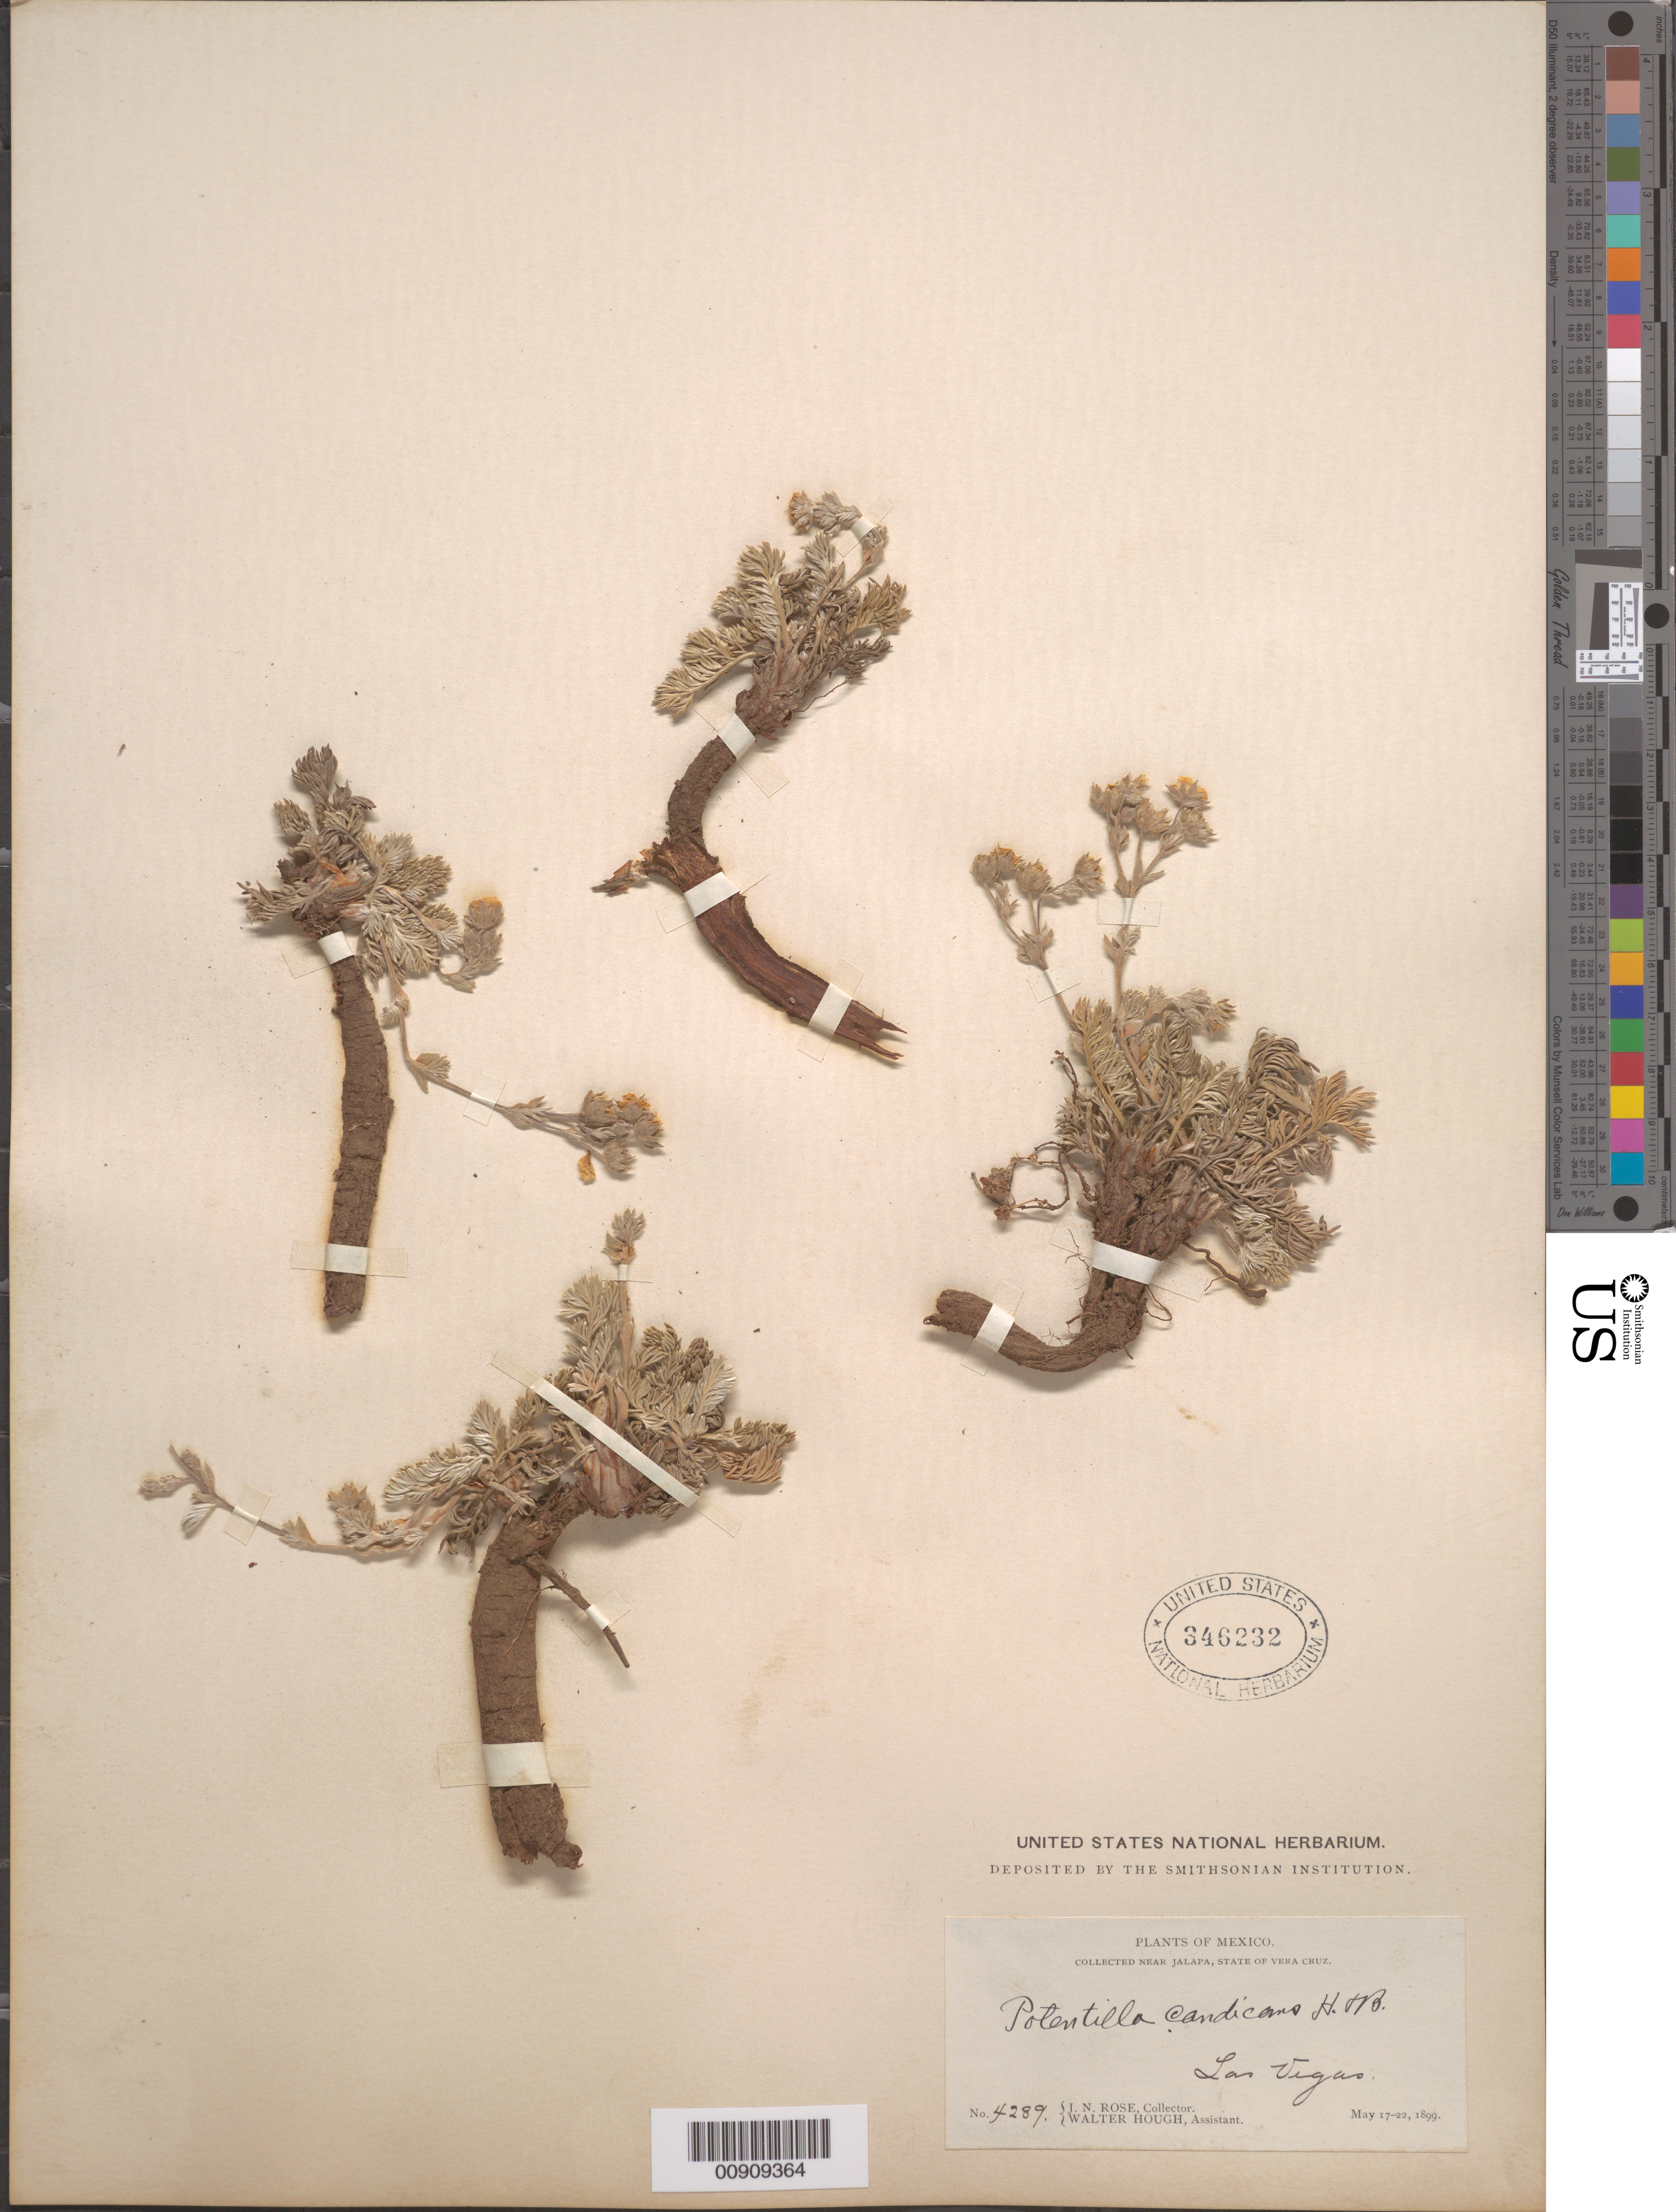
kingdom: Plantae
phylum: Tracheophyta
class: Magnoliopsida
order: Rosales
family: Rosaceae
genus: Potentilla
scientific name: Potentilla candicans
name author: Humb. & Bonpl. ex Nestl.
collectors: J. N. Rose & W. Hough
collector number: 4289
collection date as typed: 17 May 1899 to 22 May 1899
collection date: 1899-05-17/1899-05-22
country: Mexico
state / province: Veracruz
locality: Las Vigas. Near Jalapa, State of Veracruz.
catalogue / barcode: US 346232